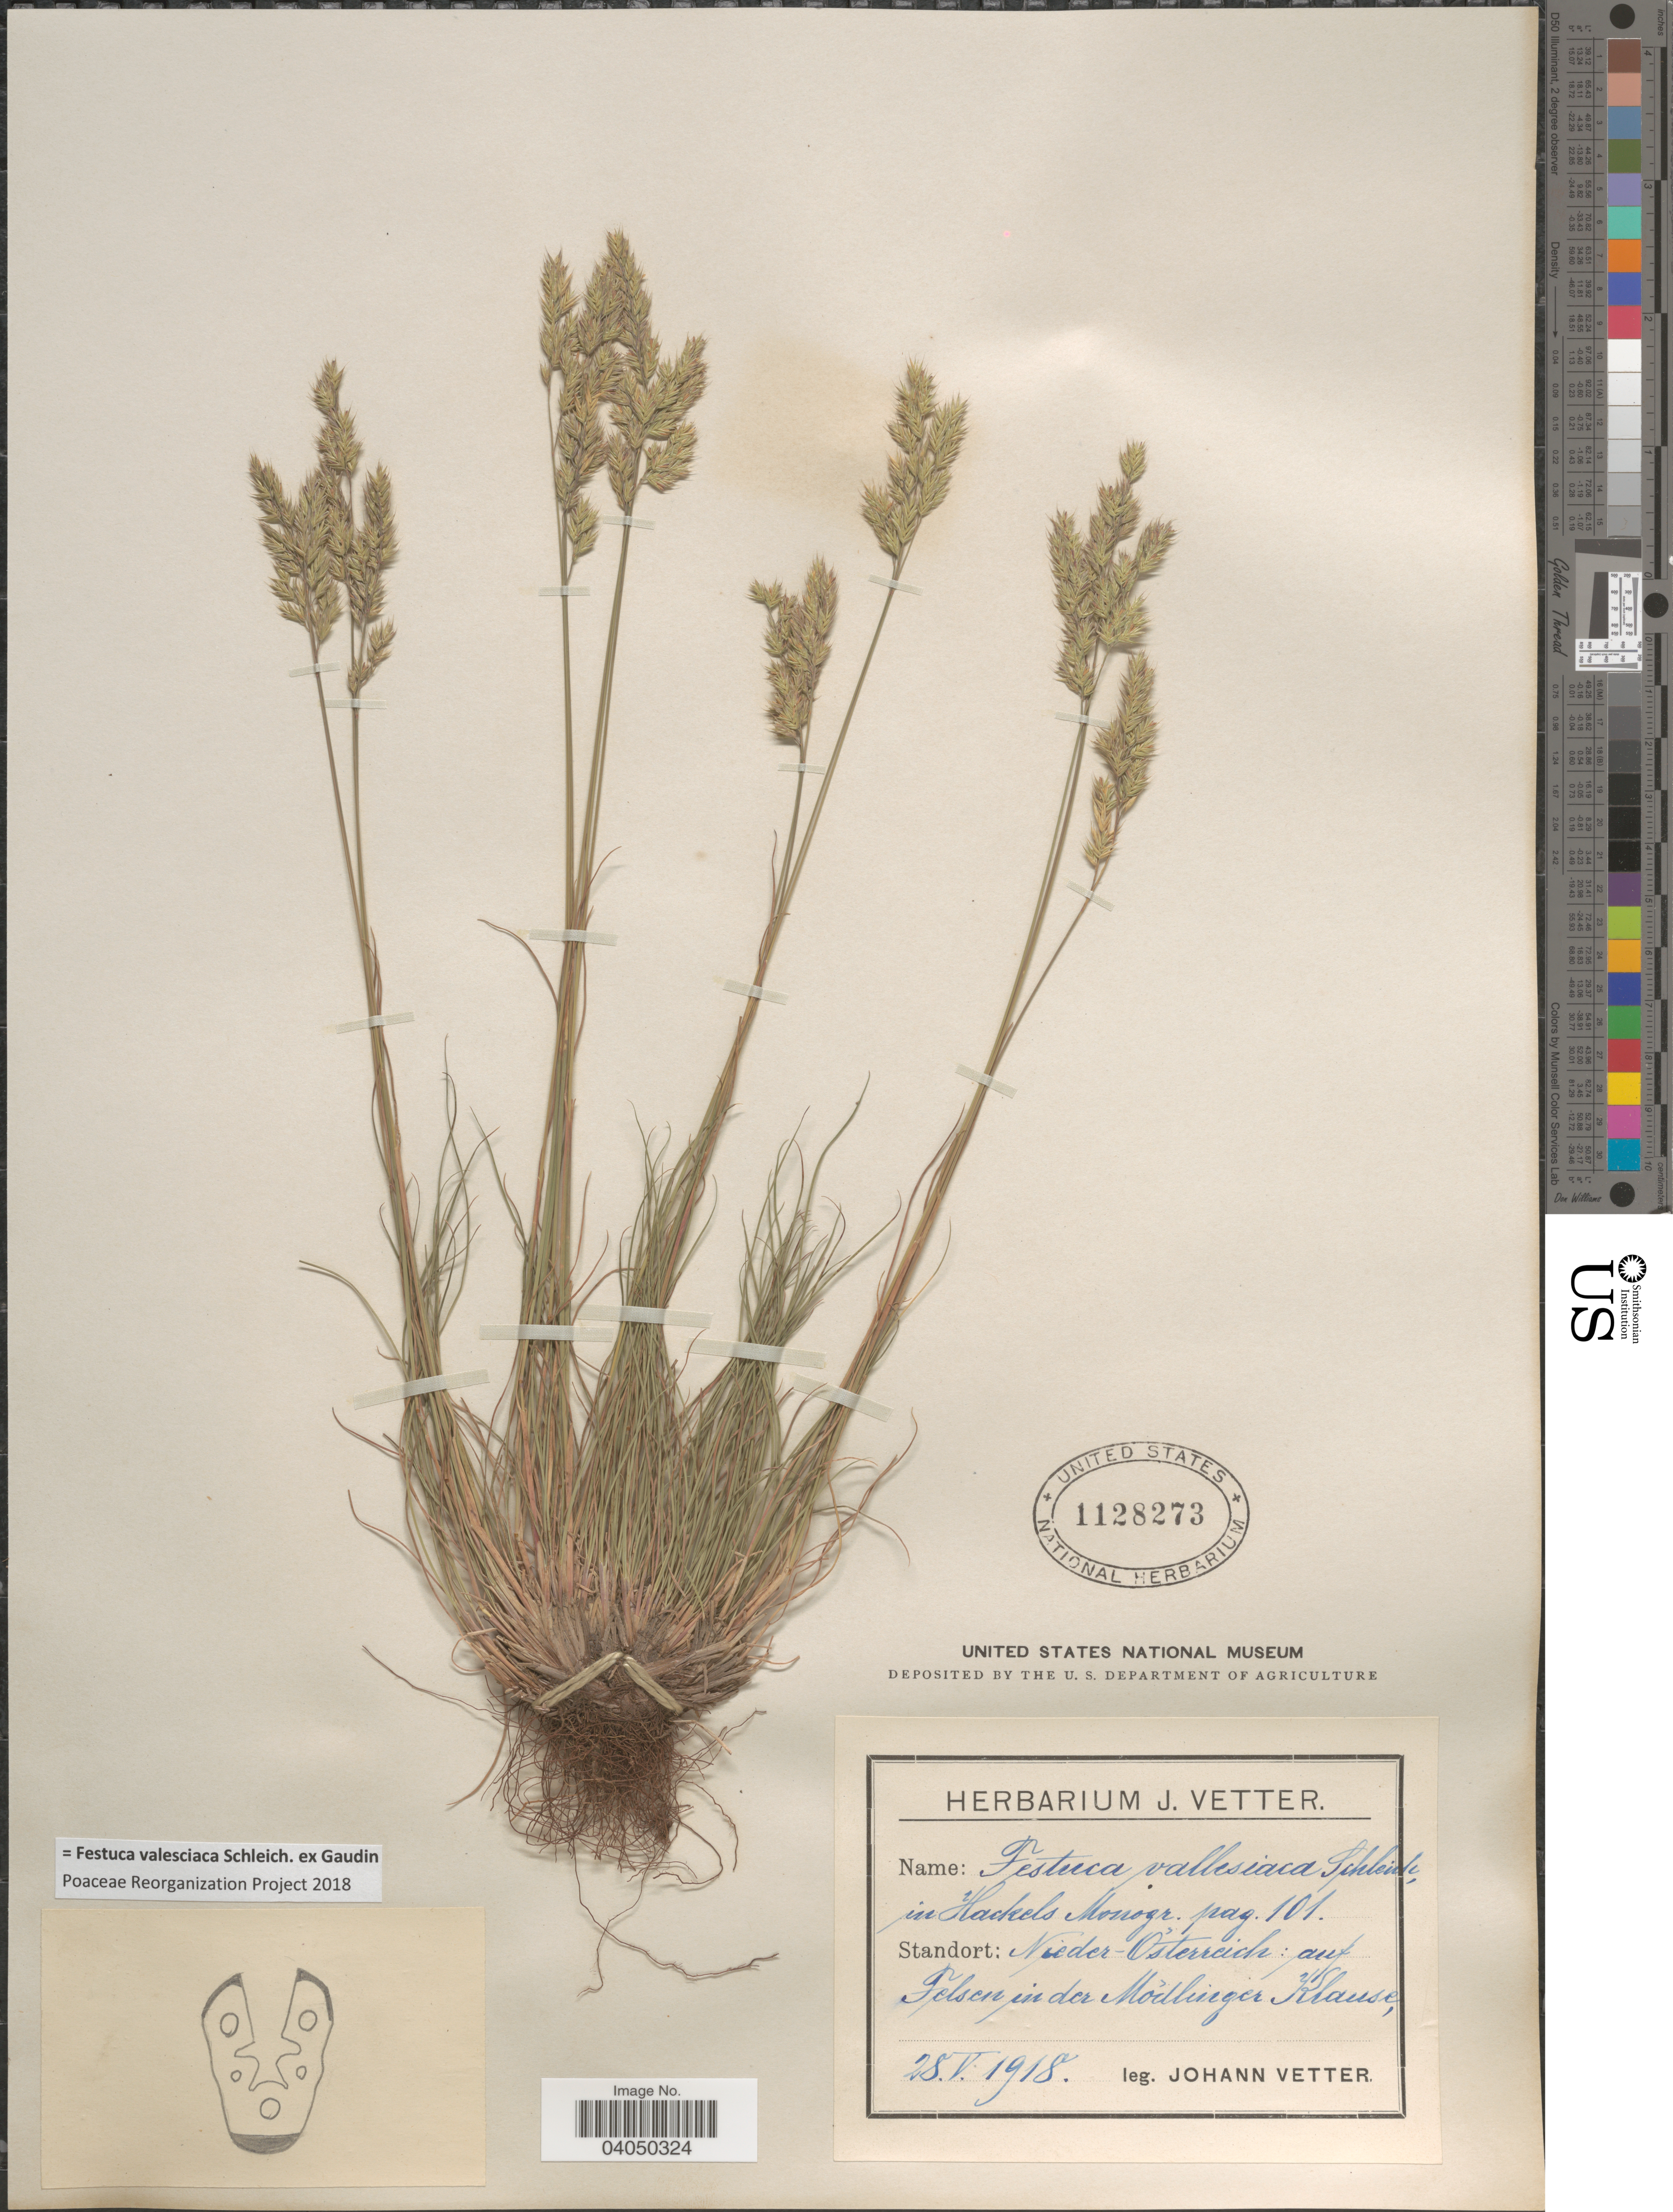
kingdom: Plantae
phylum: Tracheophyta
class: Liliopsida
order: Poales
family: Poaceae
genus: Festuca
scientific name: Festuca valesiaca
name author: Schleich. ex Gaudin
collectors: J. Vetter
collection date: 1918-05-25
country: Austria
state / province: Niederosterreich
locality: Nieder-Osterreich: auf Felsen in der Mõdlinger Klause.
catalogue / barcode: US 1128273